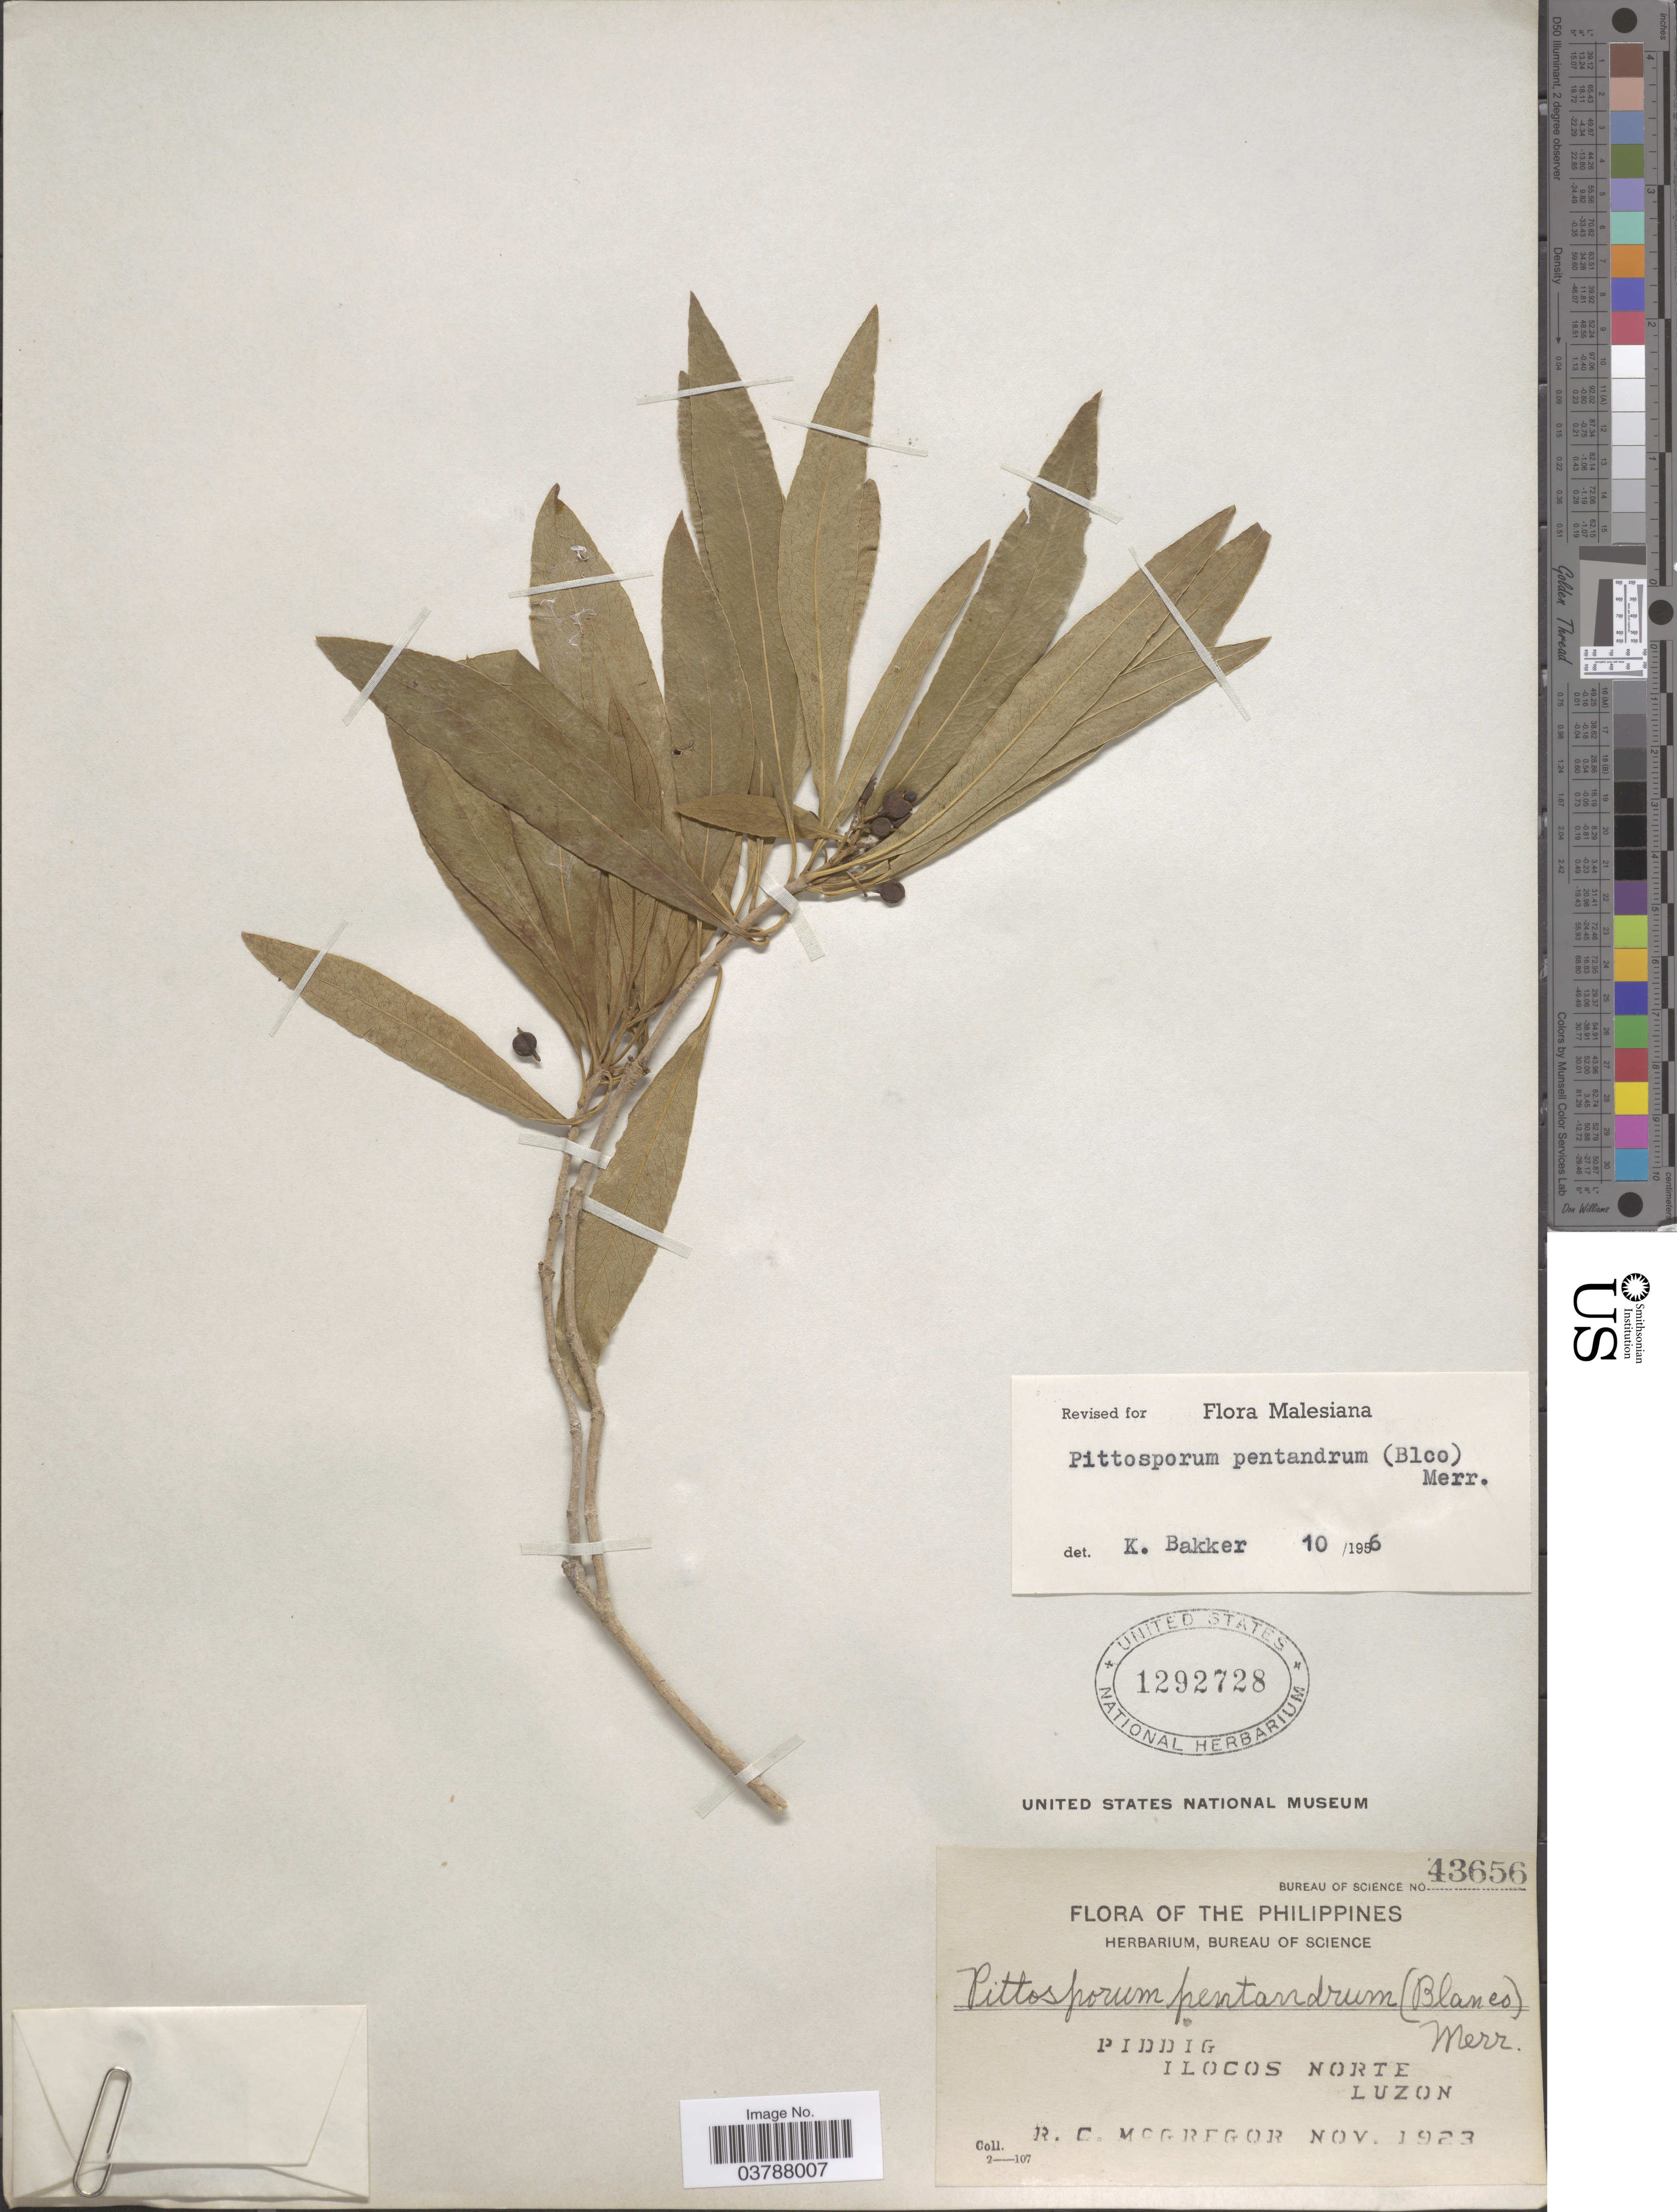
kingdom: Plantae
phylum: Tracheophyta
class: Magnoliopsida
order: Apiales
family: Pittosporaceae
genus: Pittosporum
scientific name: Pittosporum pentandrum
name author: (Blanco) Merr.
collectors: R. C. McGregor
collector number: Bureau of Science 43656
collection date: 1923-11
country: Philippines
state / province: Ilocos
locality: Piddig, Ilocos Norte, Luzon.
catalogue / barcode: US 1292728